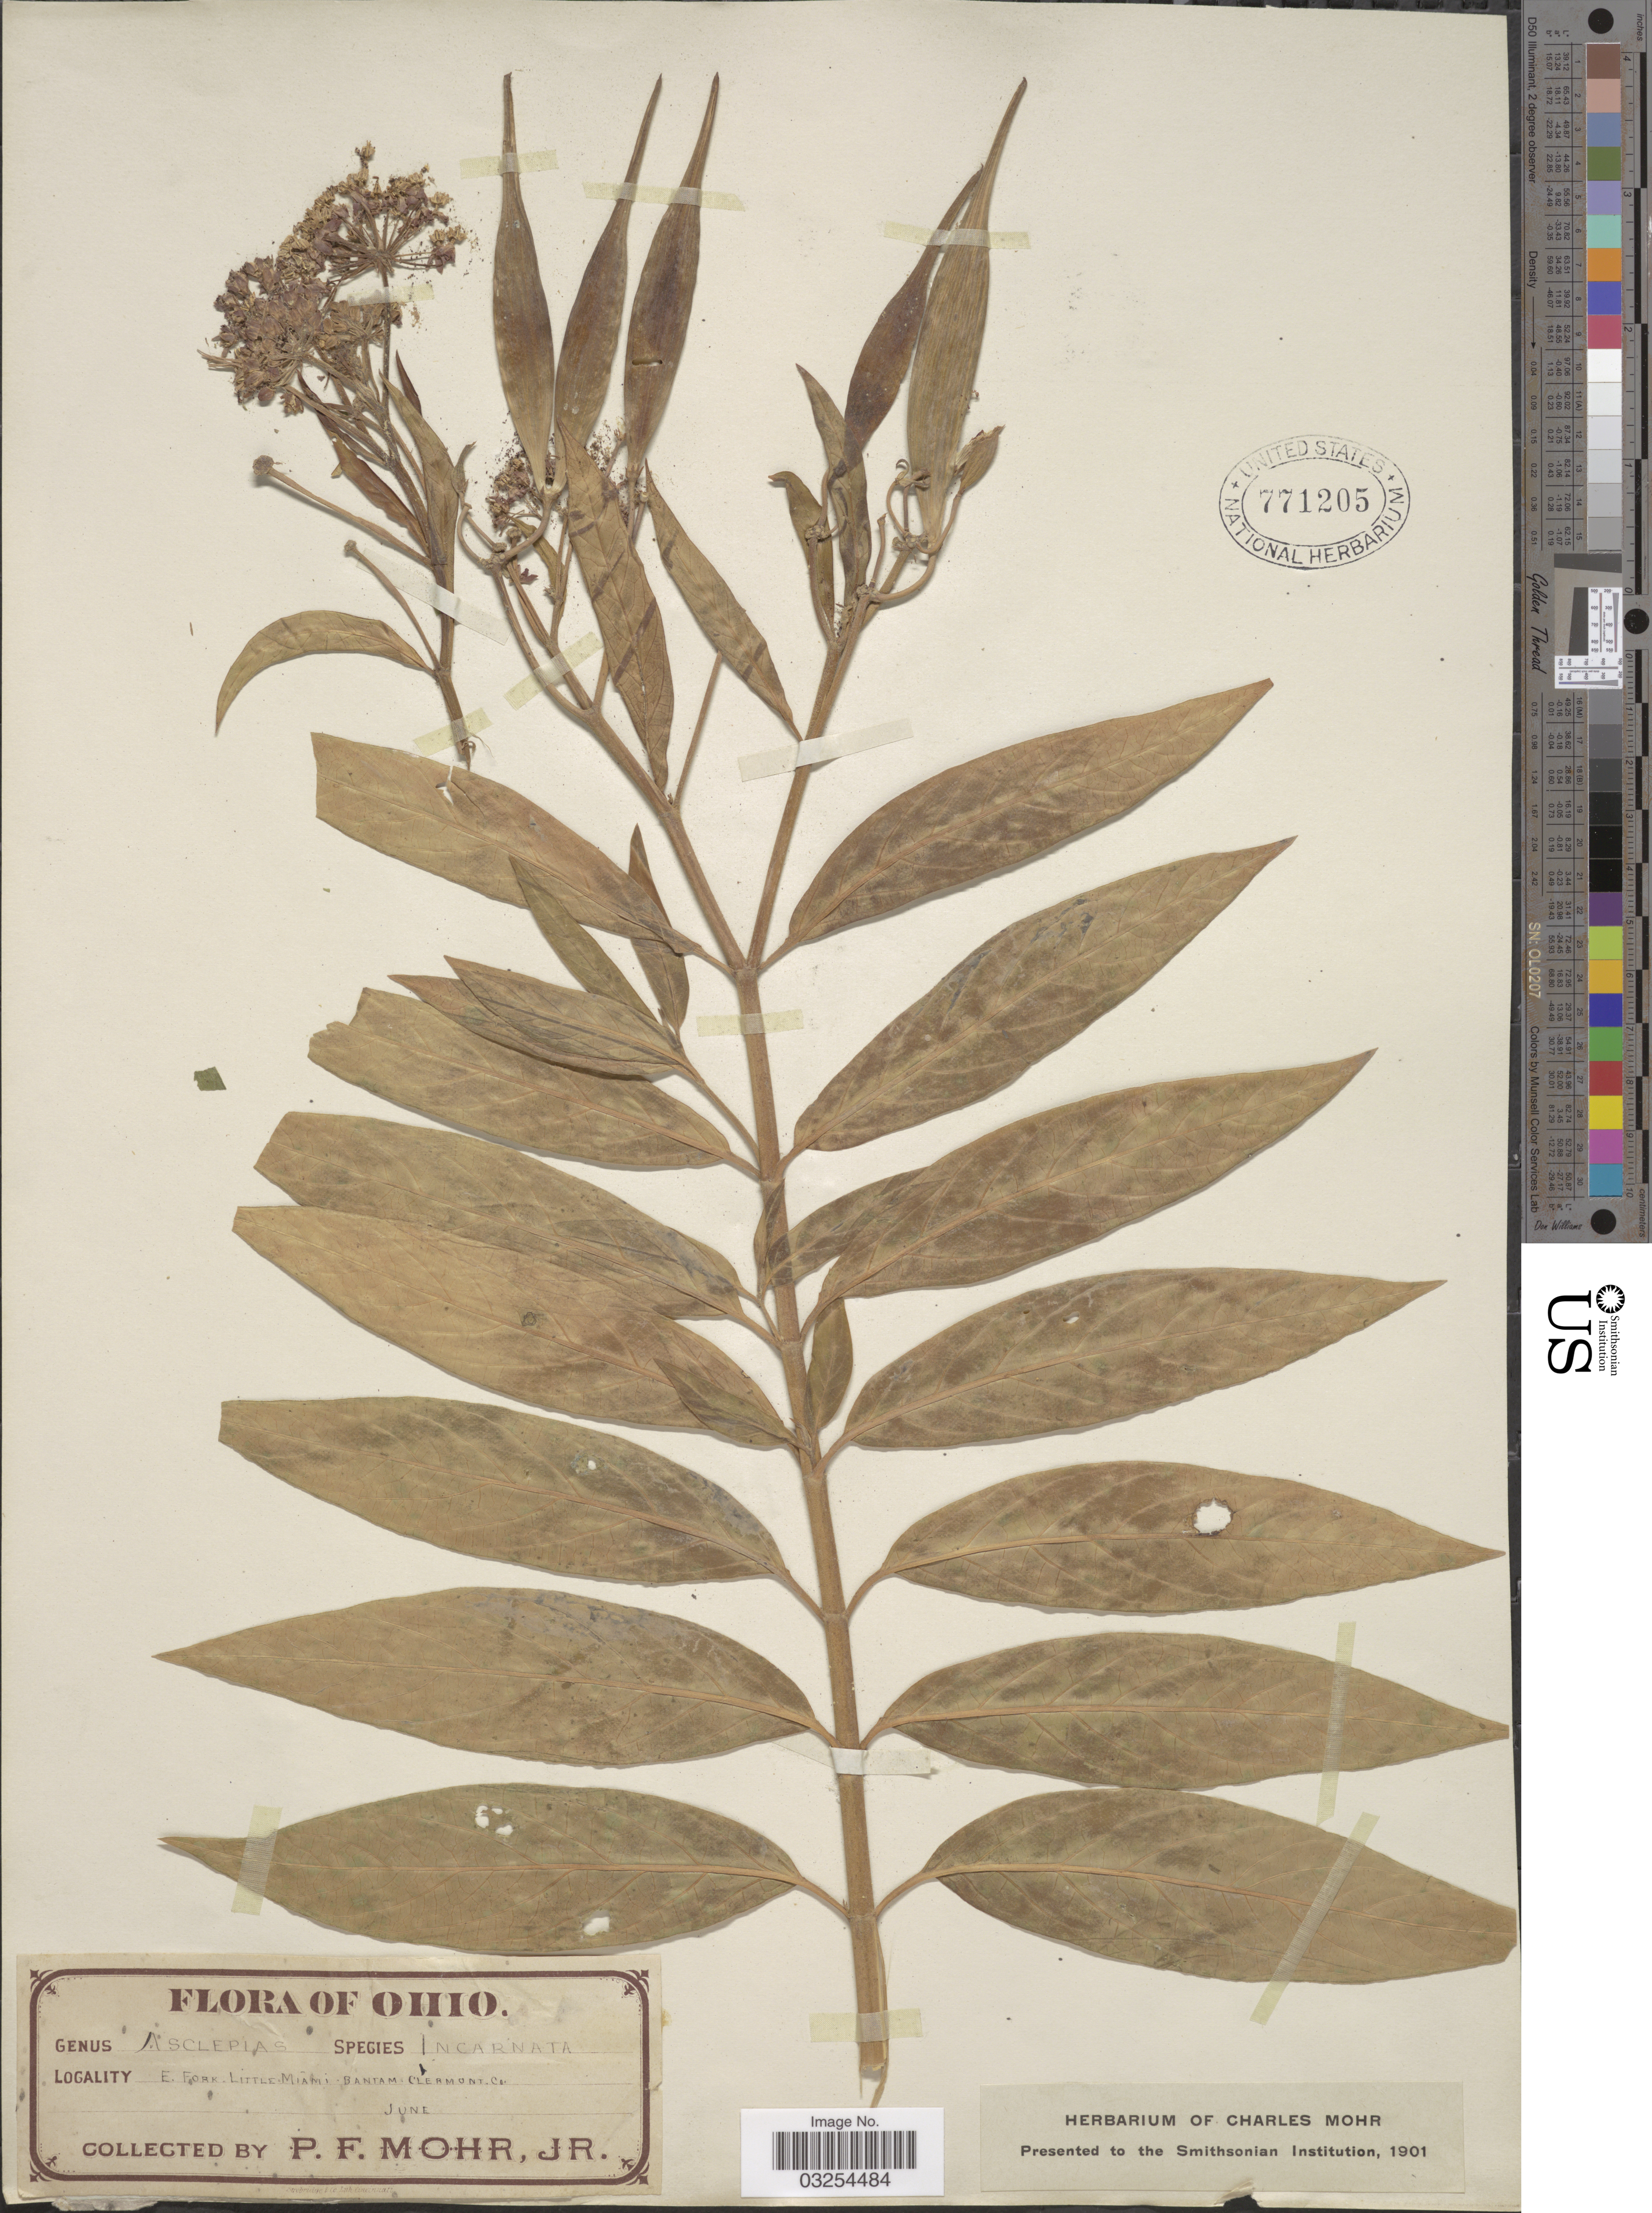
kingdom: Plantae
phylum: Tracheophyta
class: Magnoliopsida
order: Gentianales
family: Apocynaceae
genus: Asclepias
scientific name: Asclepias incarnata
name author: L.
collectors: P. F. Mohr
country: United States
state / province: Ohio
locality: E. Fork. Little Miami Bantam Clermont Co.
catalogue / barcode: US 771205